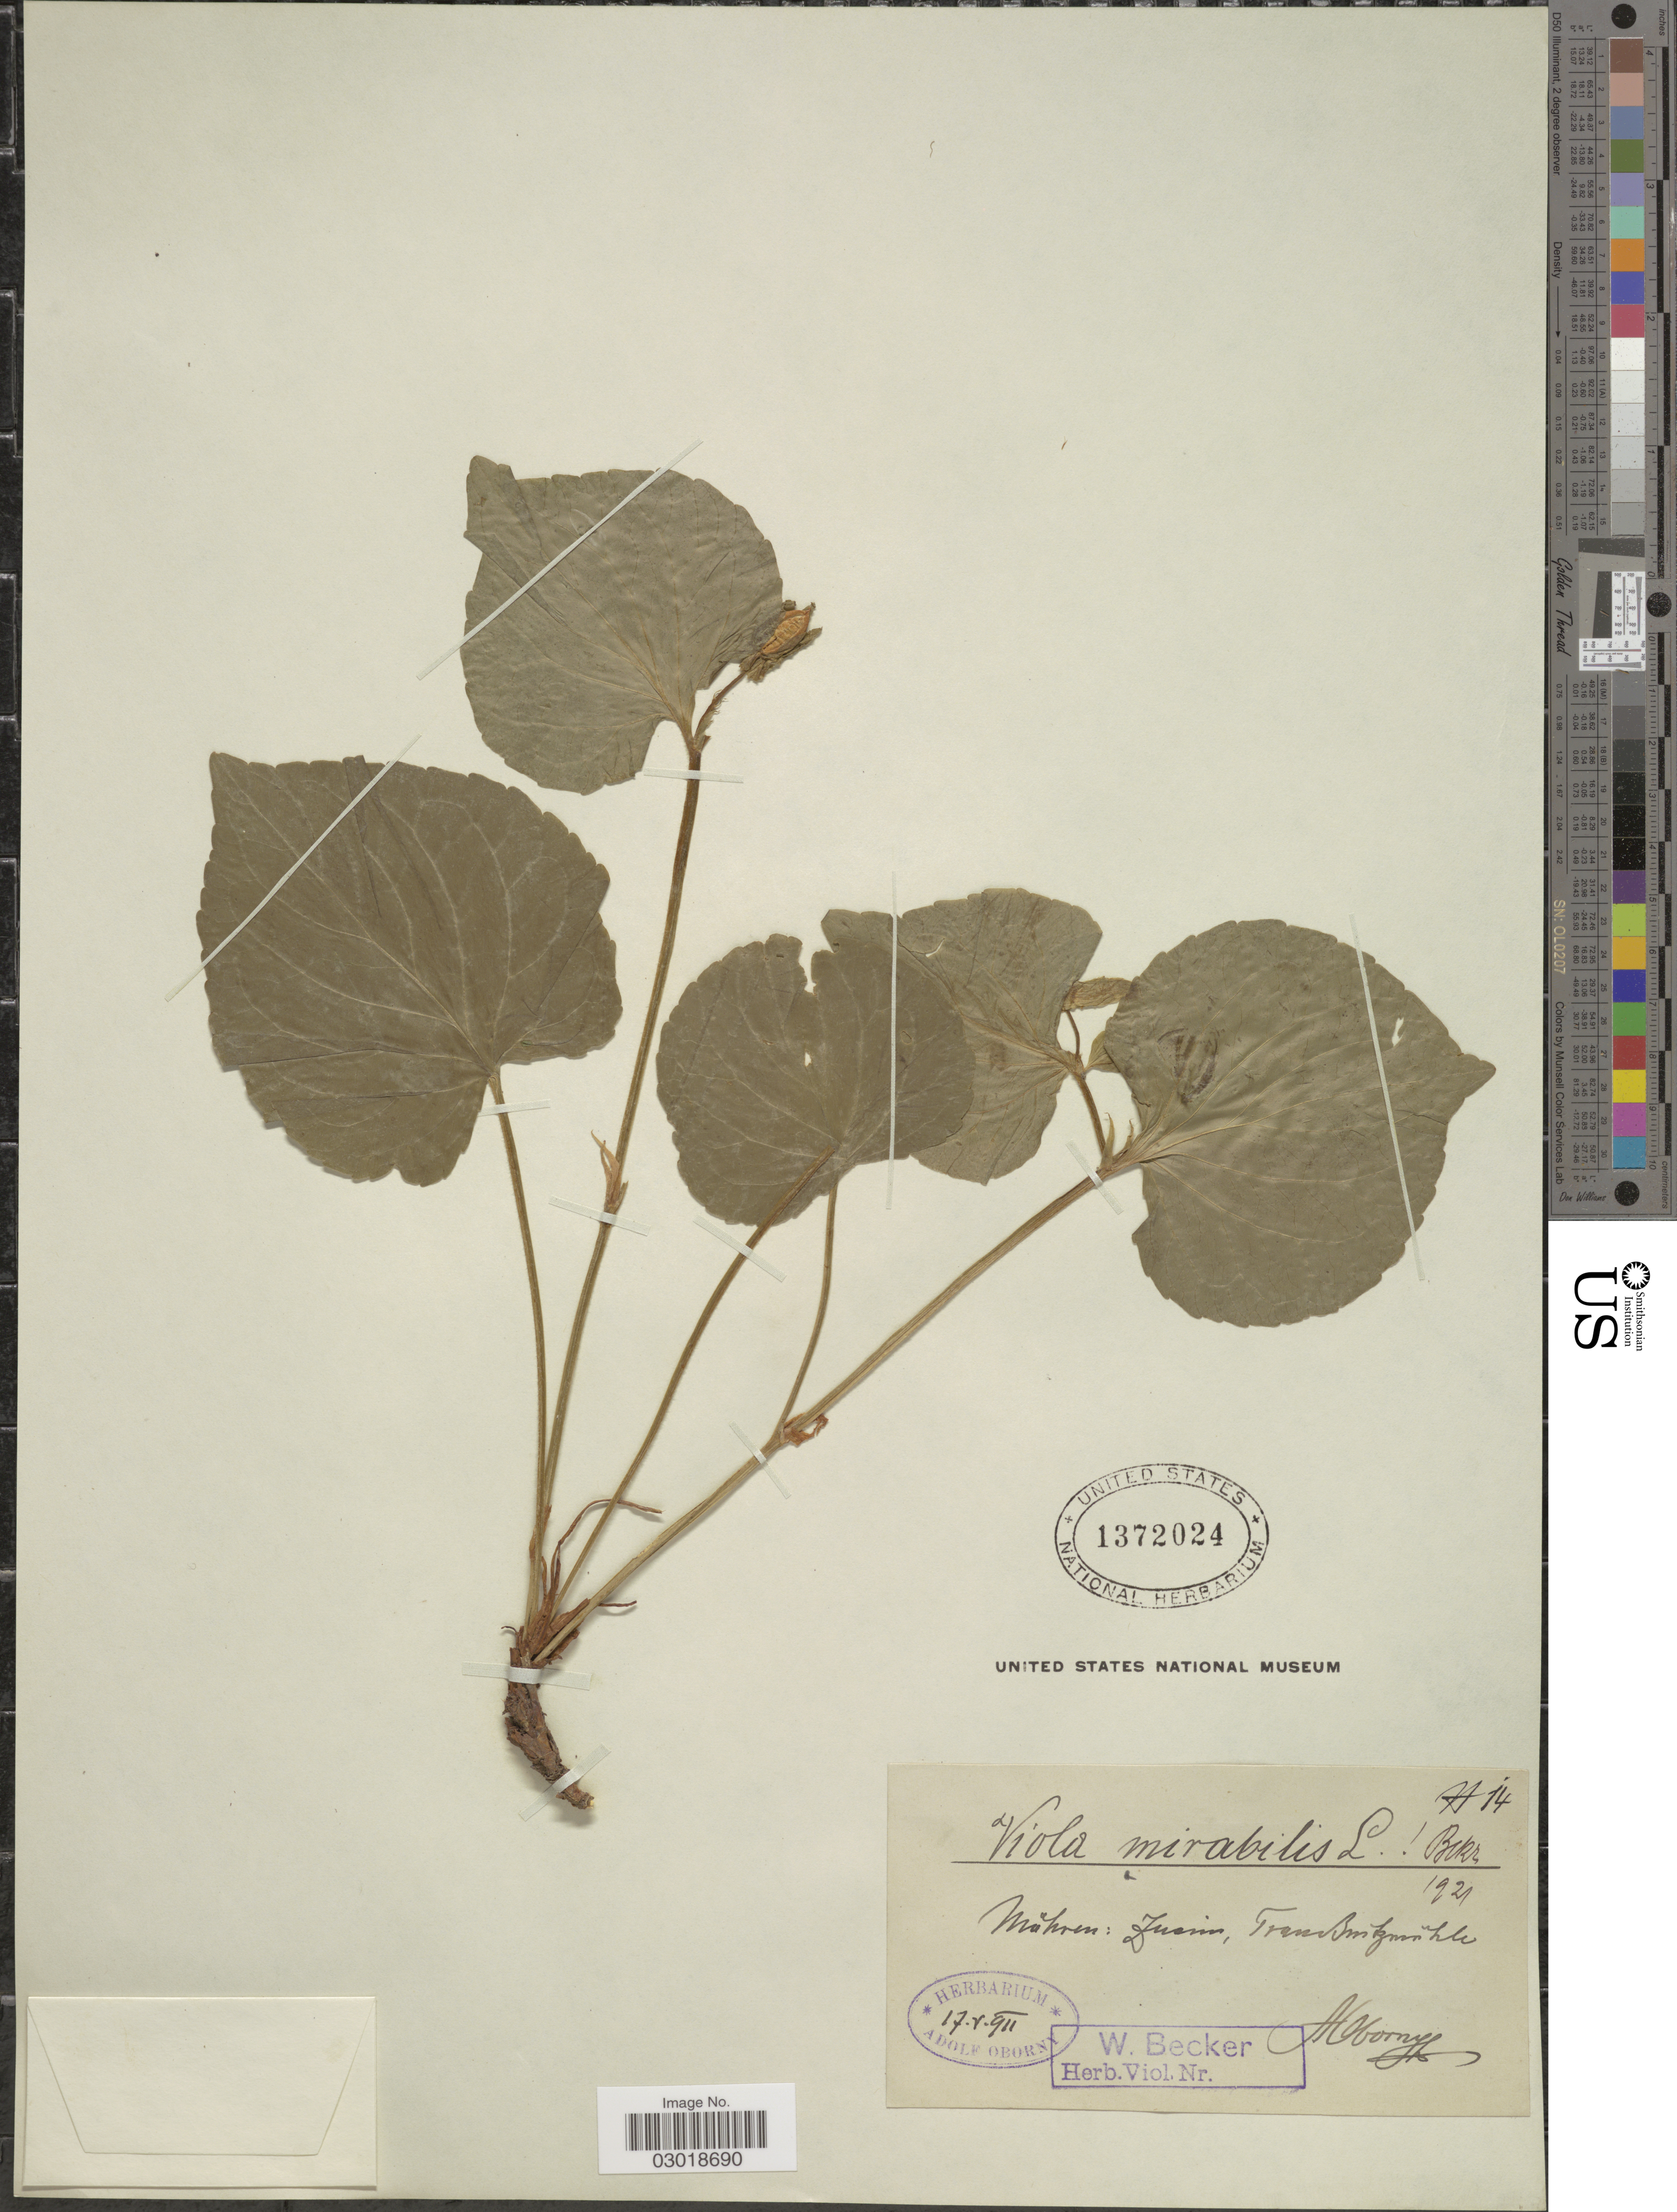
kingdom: Plantae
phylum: Tracheophyta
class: Magnoliopsida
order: Malpighiales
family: Violaceae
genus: Viola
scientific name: Viola mirabilis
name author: L.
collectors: A. Oborny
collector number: A14*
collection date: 1911-05-17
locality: Mahren: Zuasina [interpreted], TransBusznkle [interpreted].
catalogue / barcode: US 1372024